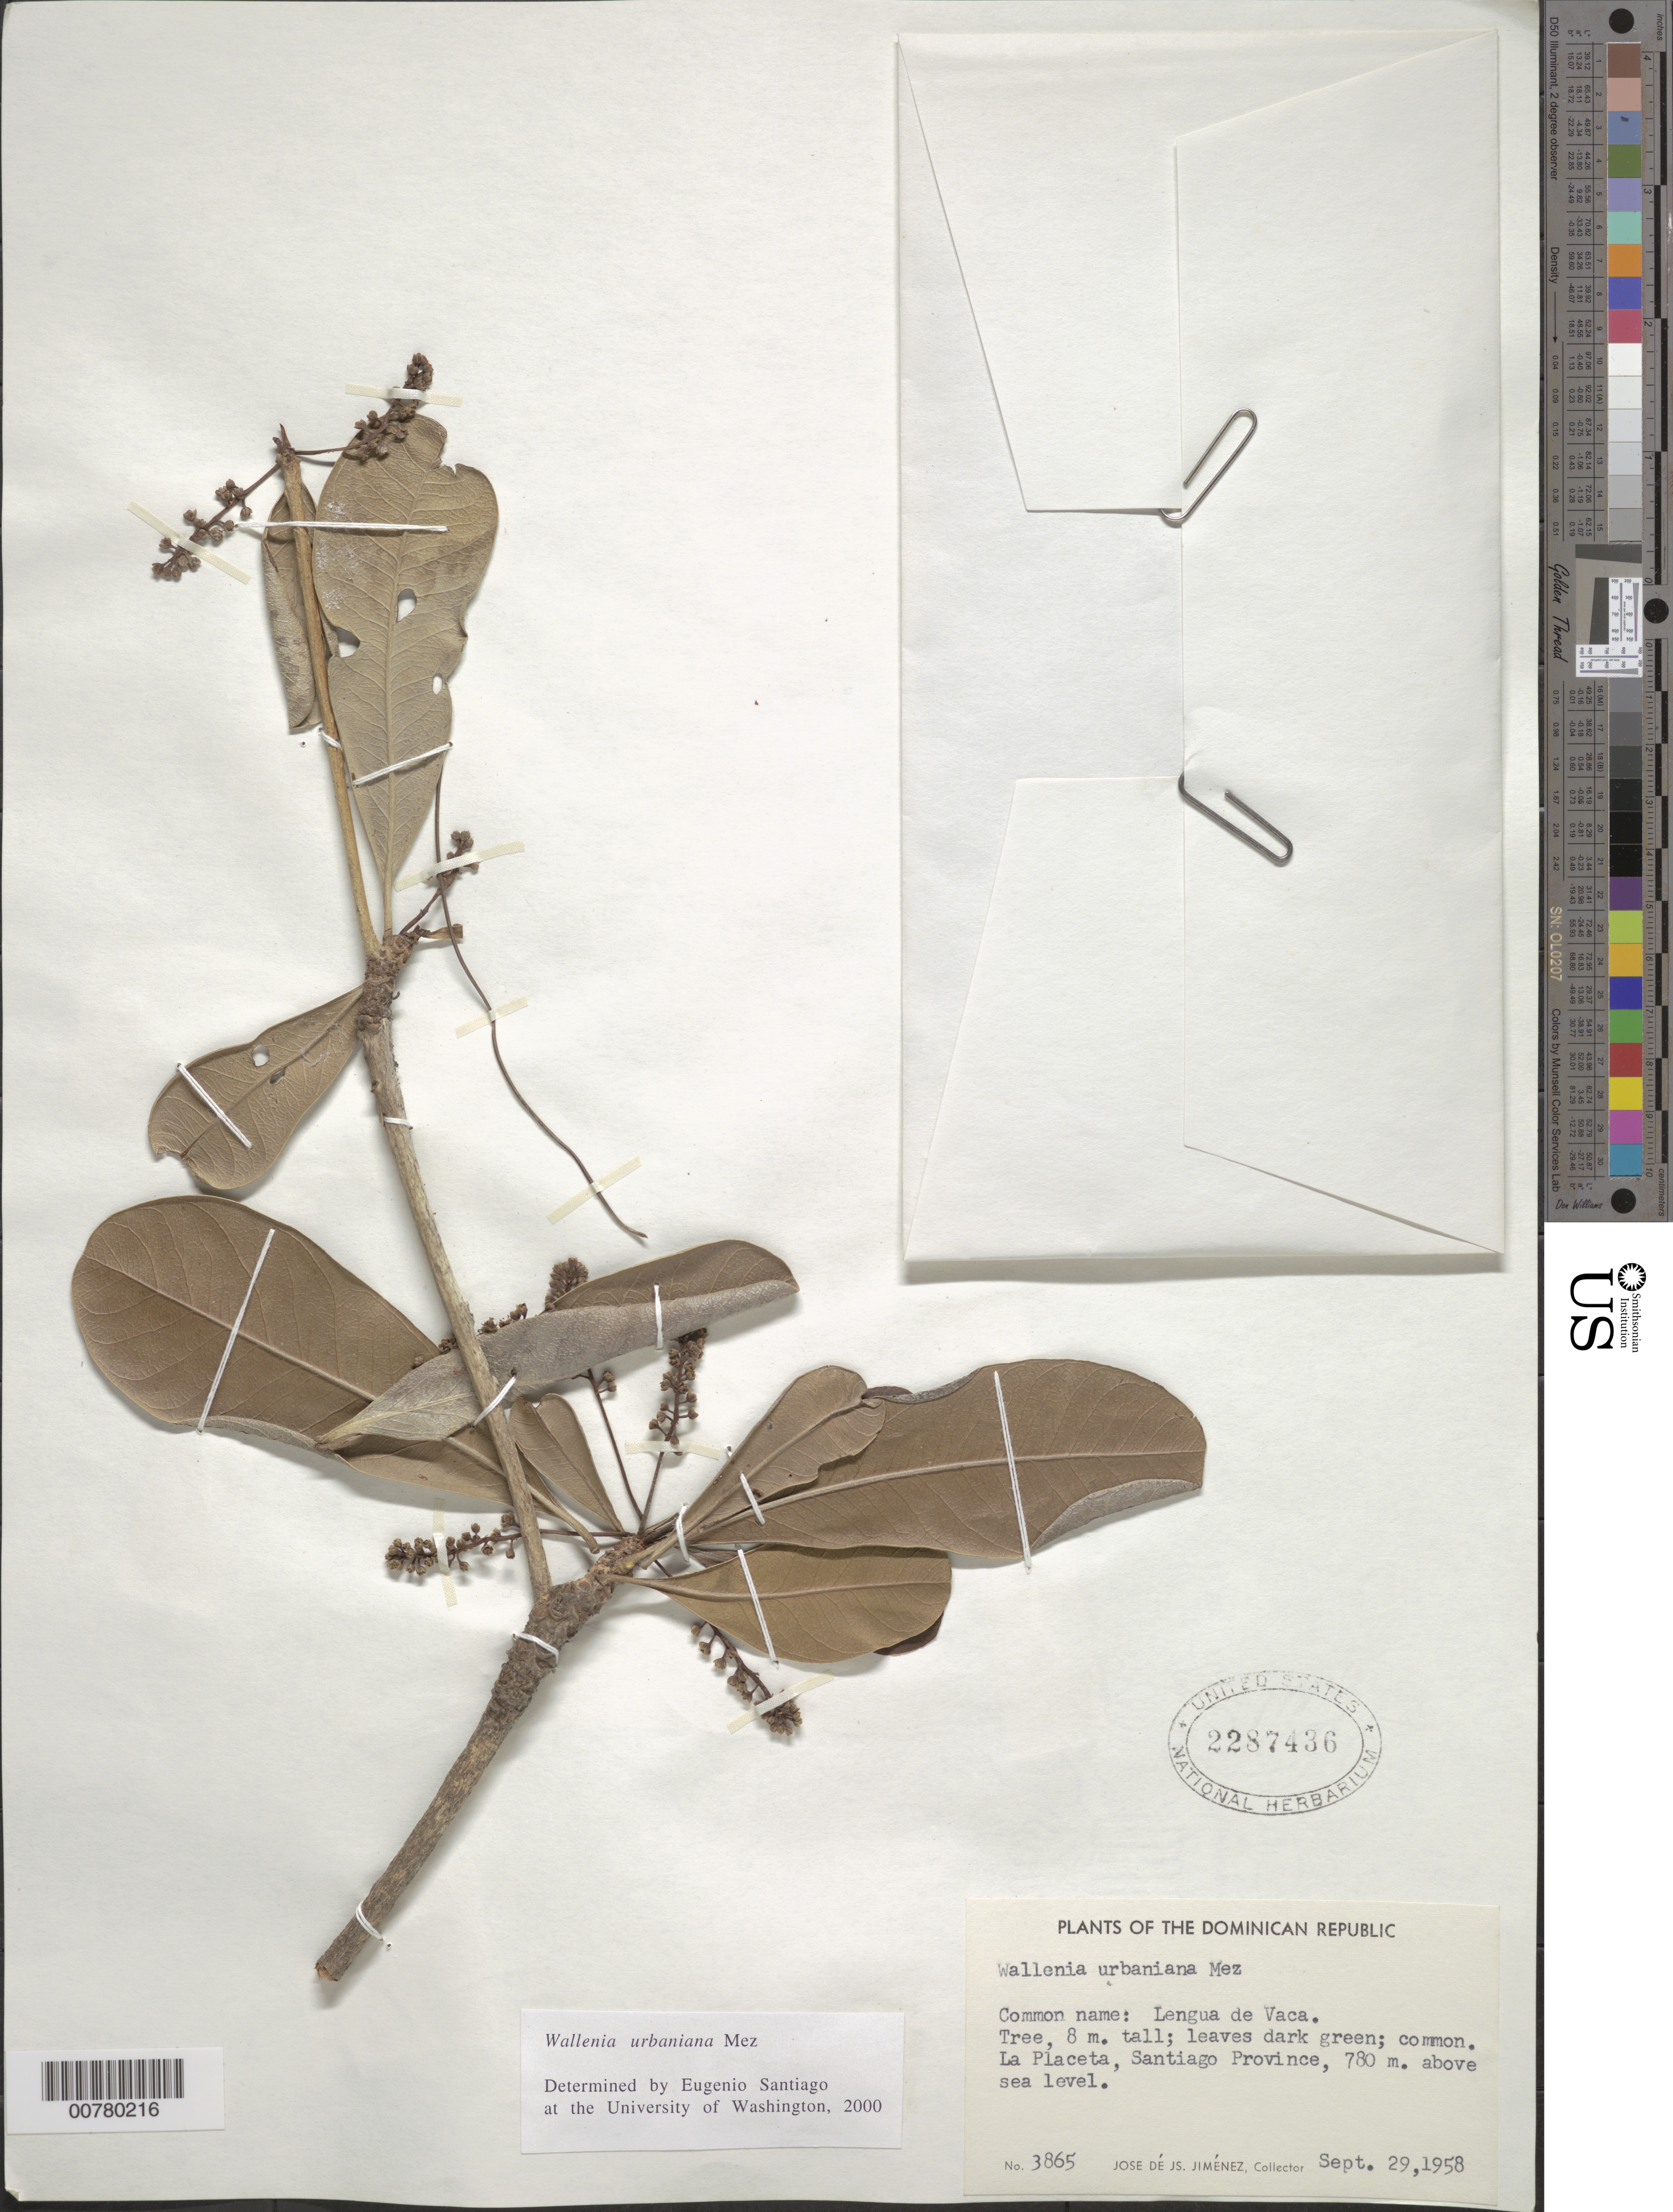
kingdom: Plantae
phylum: Tracheophyta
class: Magnoliopsida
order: Ericales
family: Primulaceae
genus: Wallenia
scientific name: Wallenia urbaniana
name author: Mez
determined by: Santiago, E.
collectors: J. J. Jiménez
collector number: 3865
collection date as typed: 29 Sep 1958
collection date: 1958-09-29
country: Dominican Republic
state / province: Santiago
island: Hispaniola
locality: La Placeta.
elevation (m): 780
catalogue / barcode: US 2287436